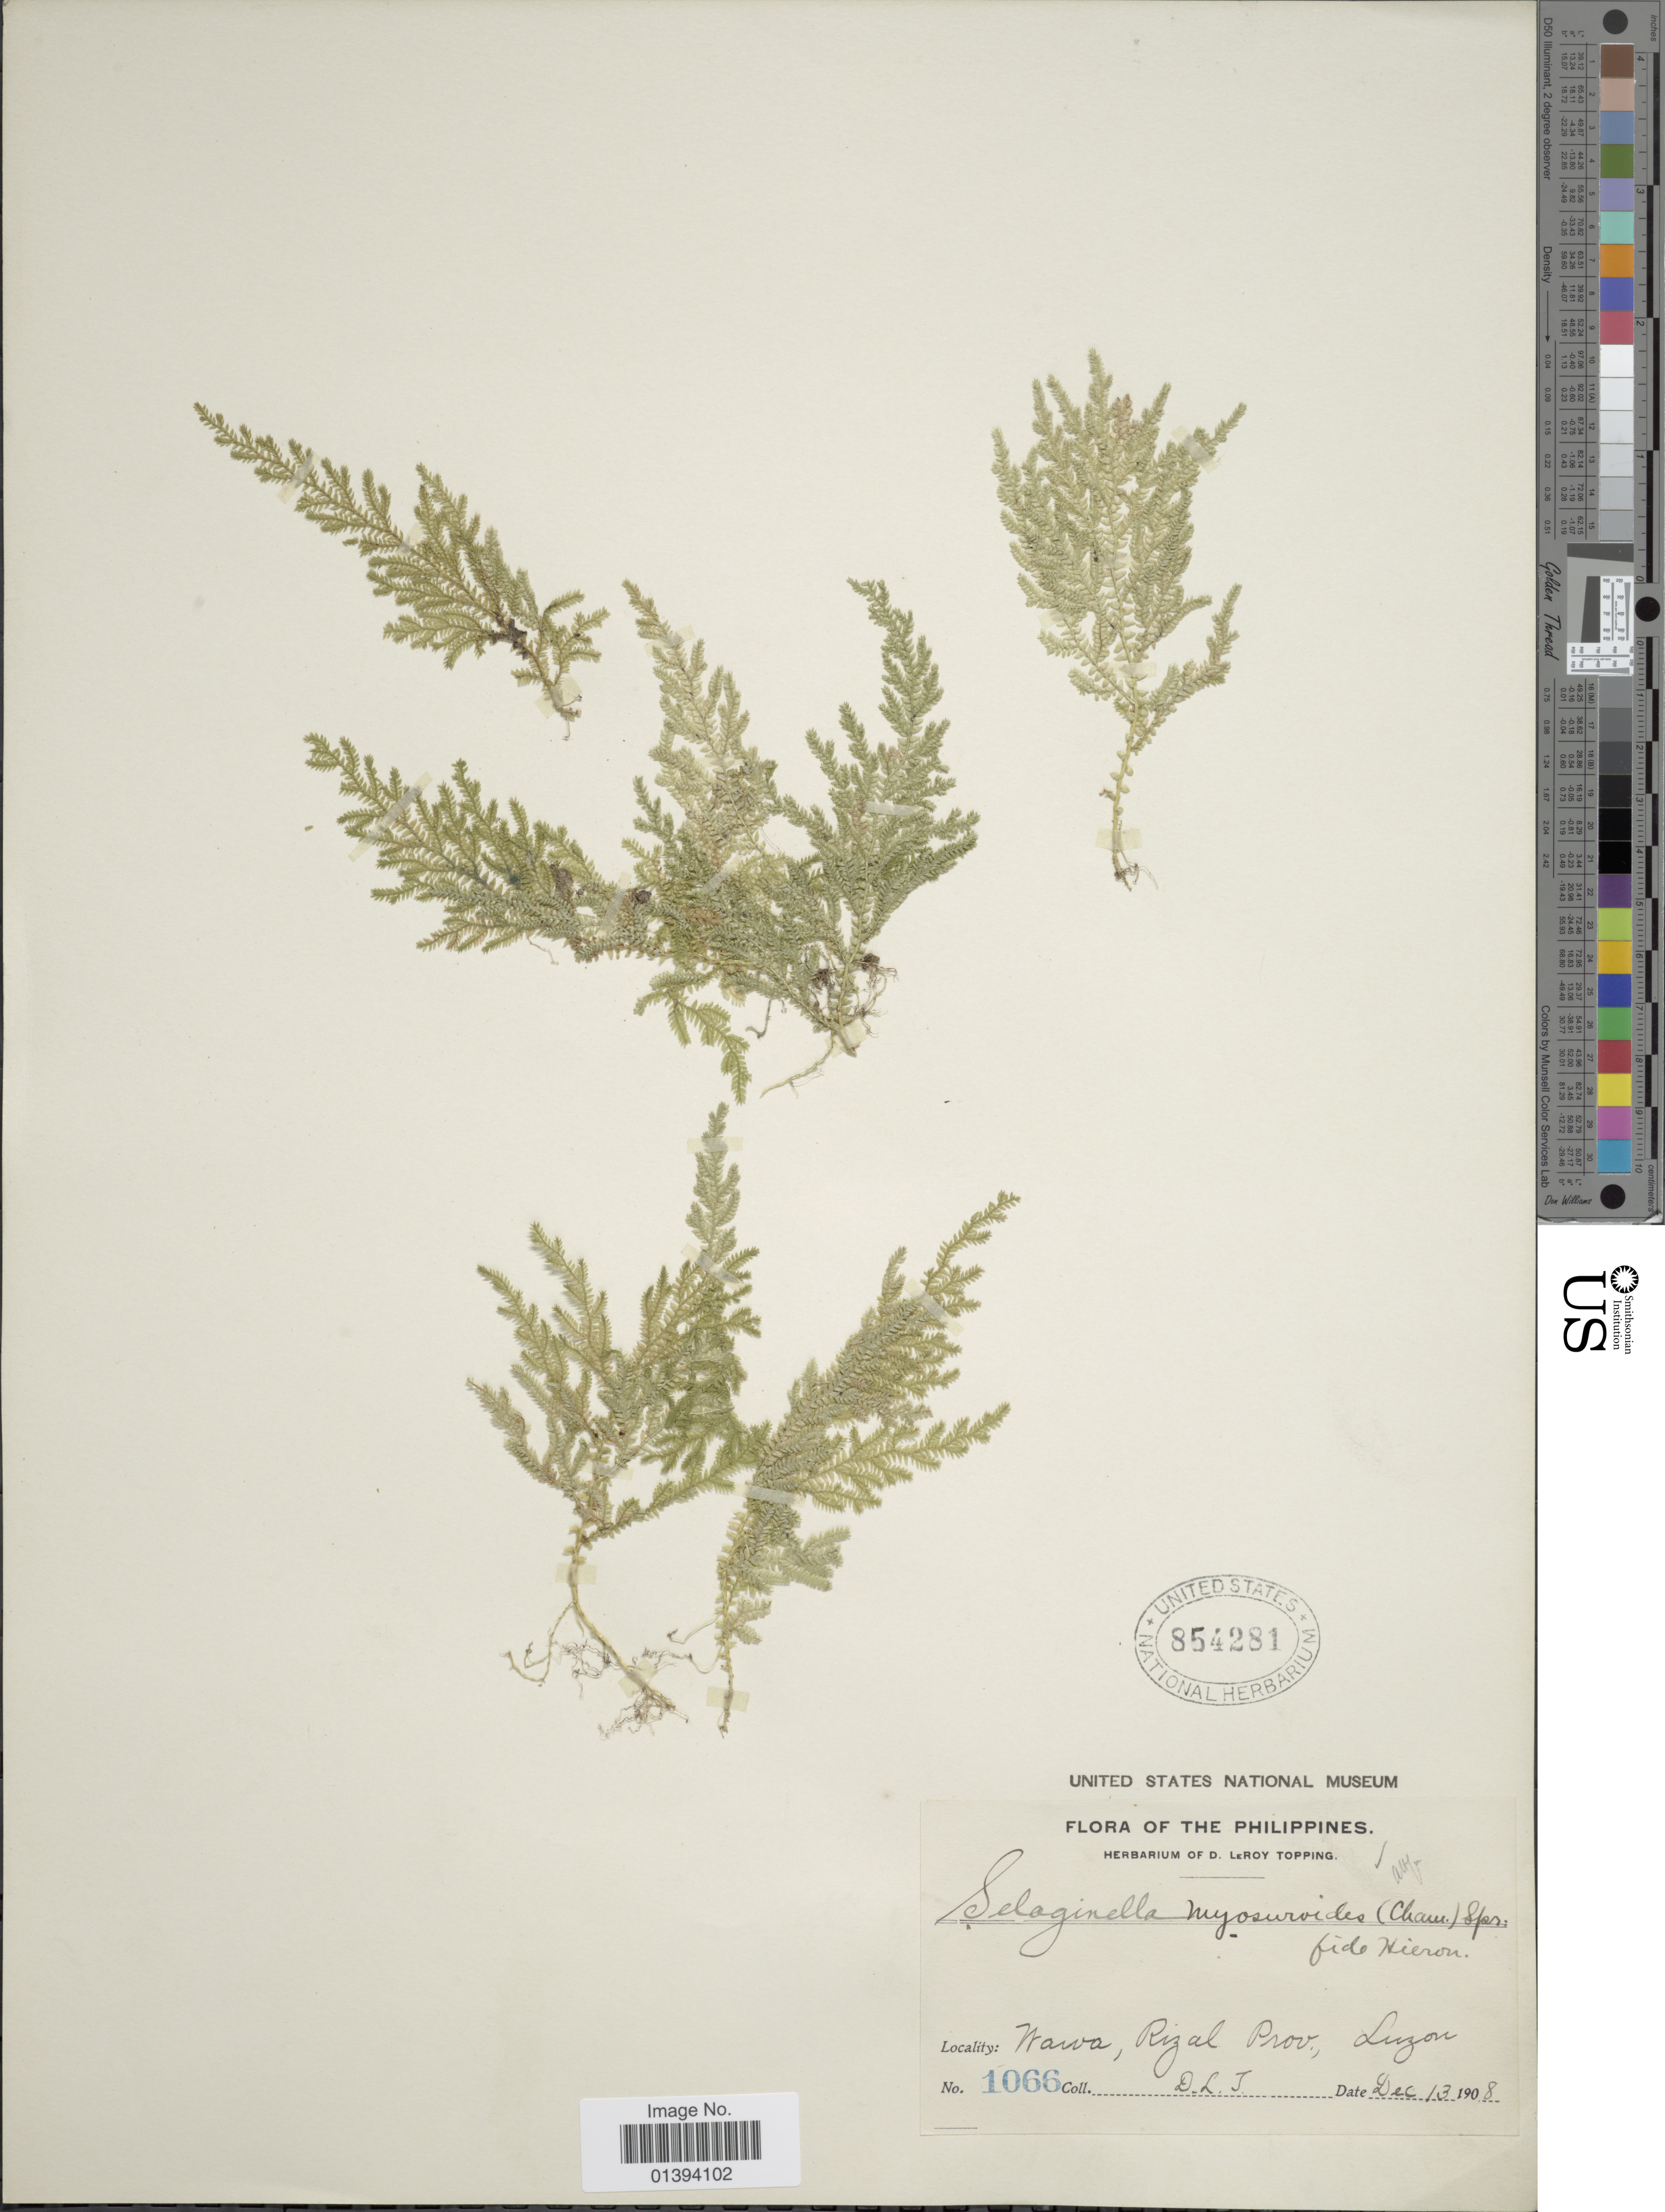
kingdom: Plantae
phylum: Tracheophyta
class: Lycopodiopsida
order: Selaginellales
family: Selaginellaceae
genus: Selaginella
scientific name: Selaginella myosuroides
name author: (Kaulf.) Spring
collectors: D. L. Topping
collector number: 1066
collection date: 1908-12-13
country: Philippines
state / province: Central Luzon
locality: Wawa, Rizal Prov., Luzon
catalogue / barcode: US 854281